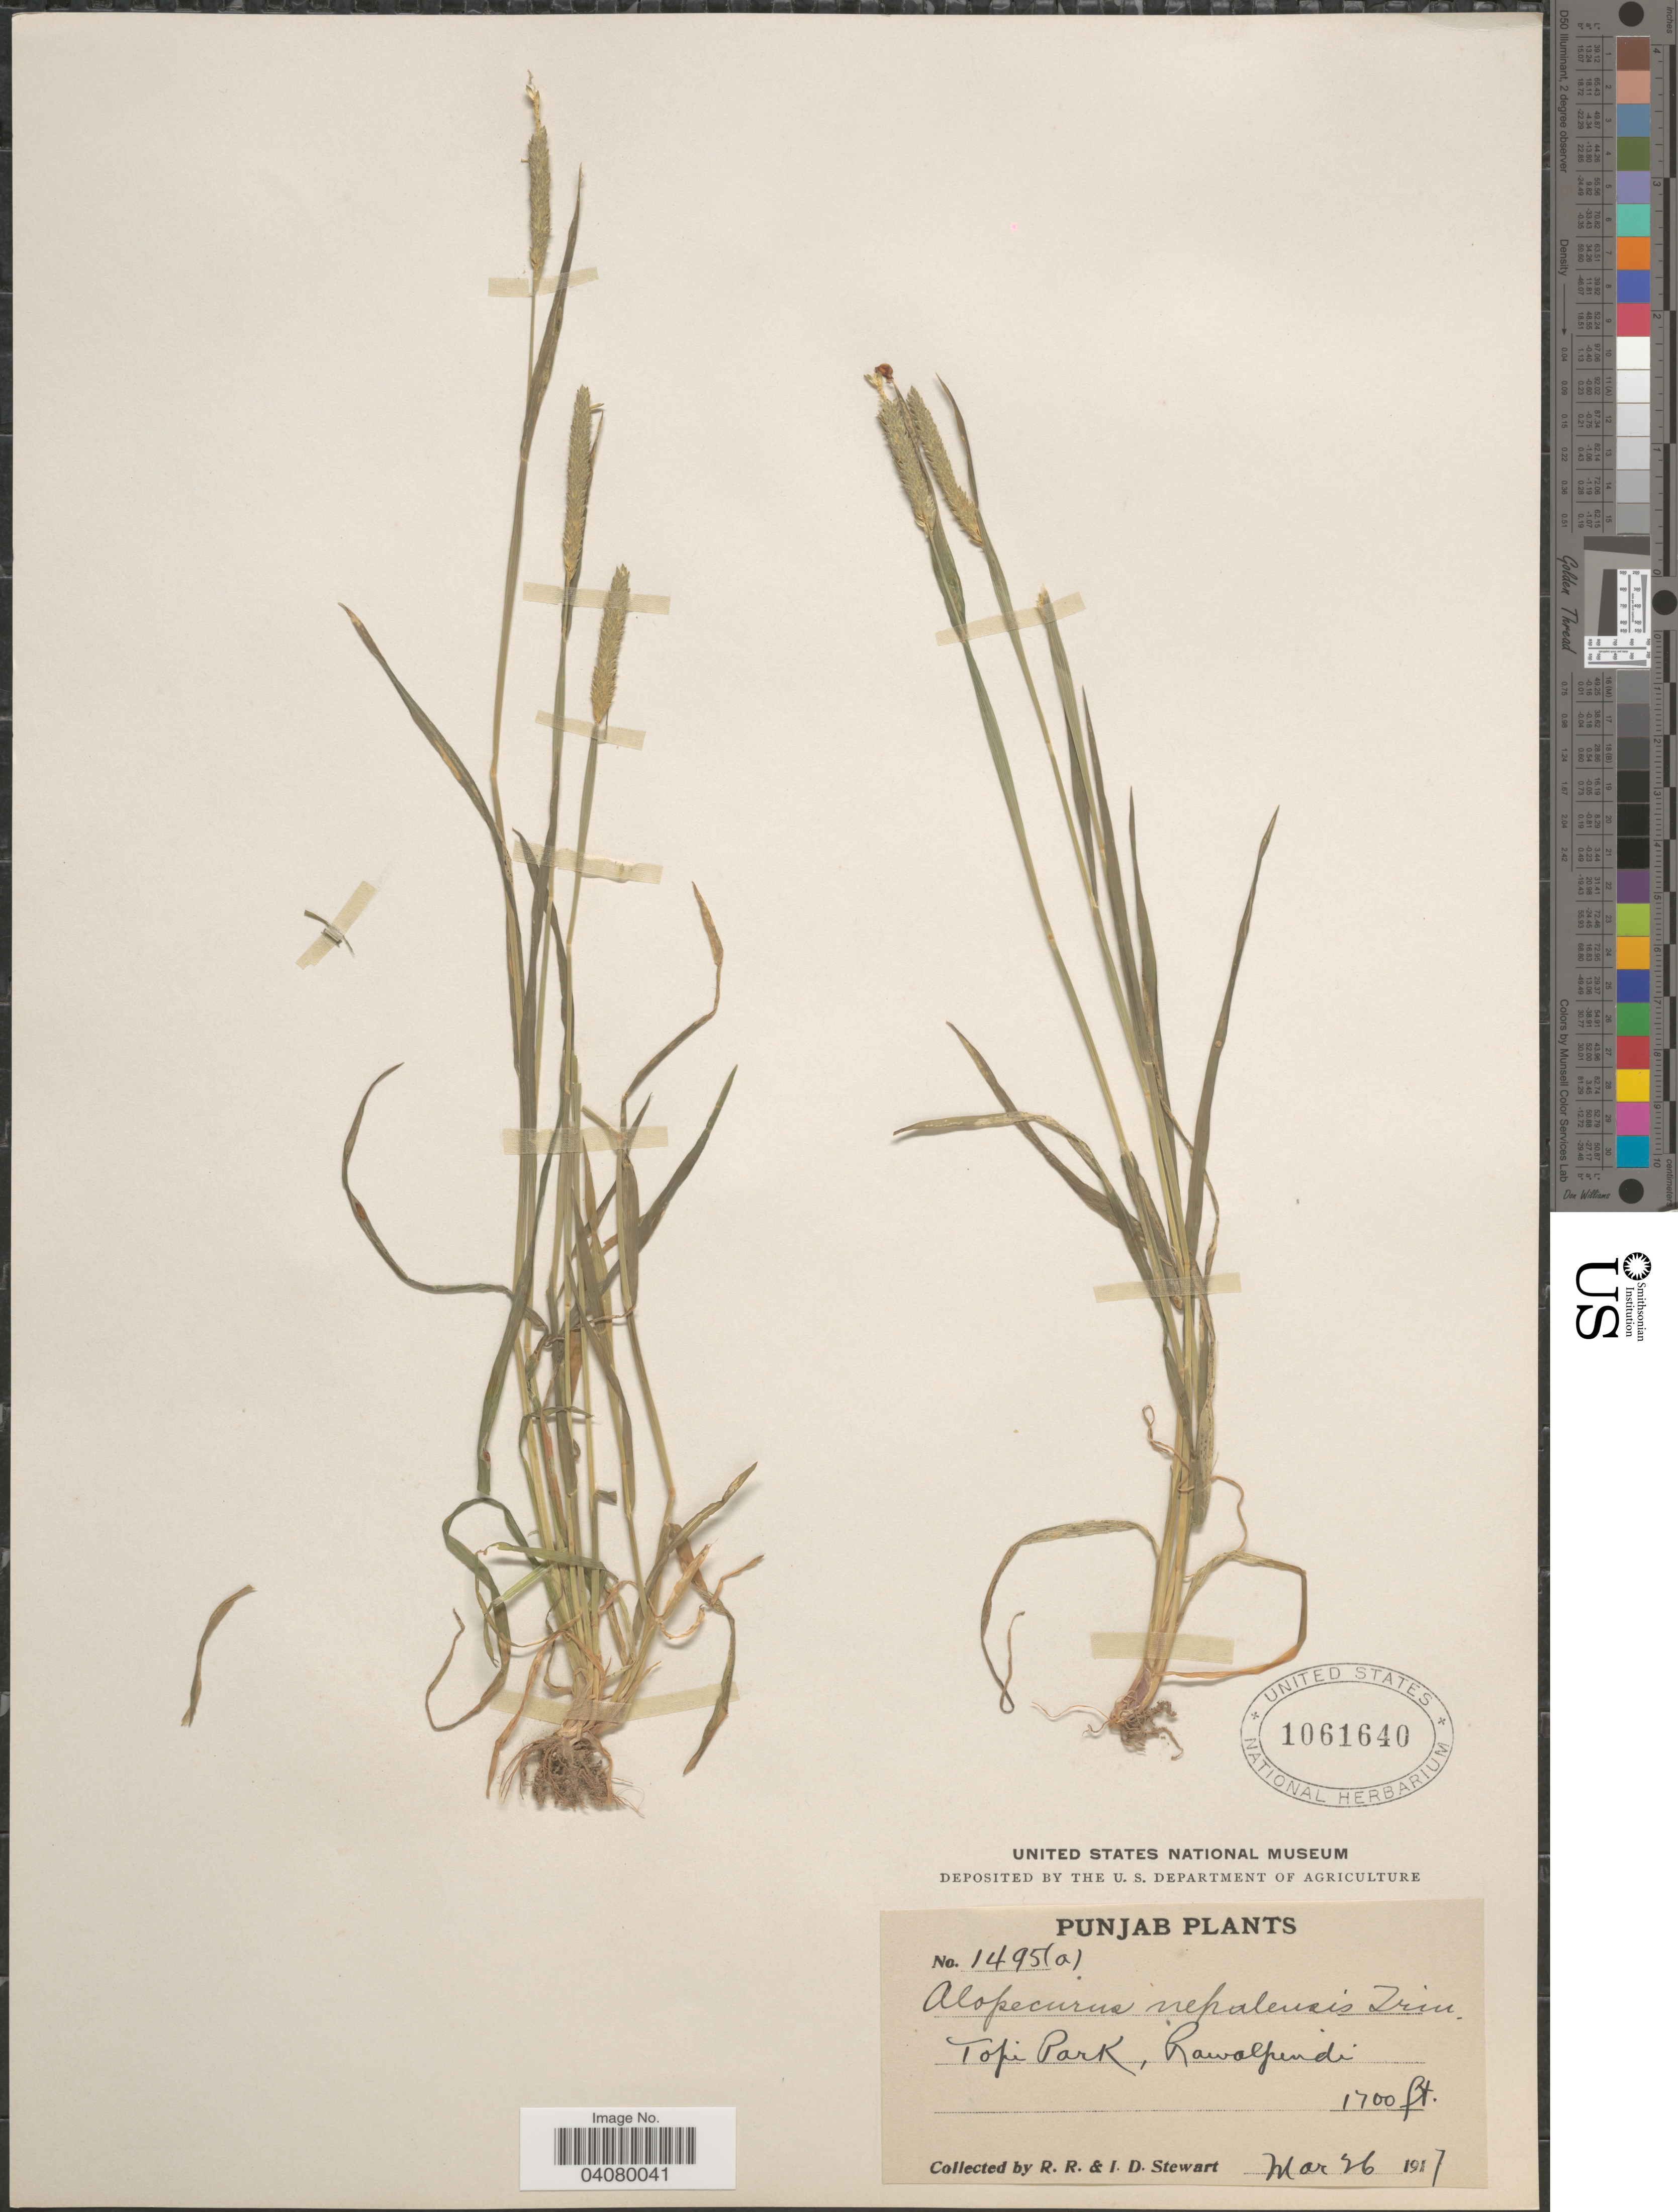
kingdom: Plantae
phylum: Tracheophyta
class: Liliopsida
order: Poales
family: Poaceae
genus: Alopecurus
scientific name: Alopecurus nepalensis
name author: Trin. ex Steud.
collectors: R. Stewart & I. Stewart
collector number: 1495(a)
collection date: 1917-03-26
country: Pakistan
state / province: Punjab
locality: Topi Park, Rawalpindi.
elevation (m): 518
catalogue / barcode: US 1061640